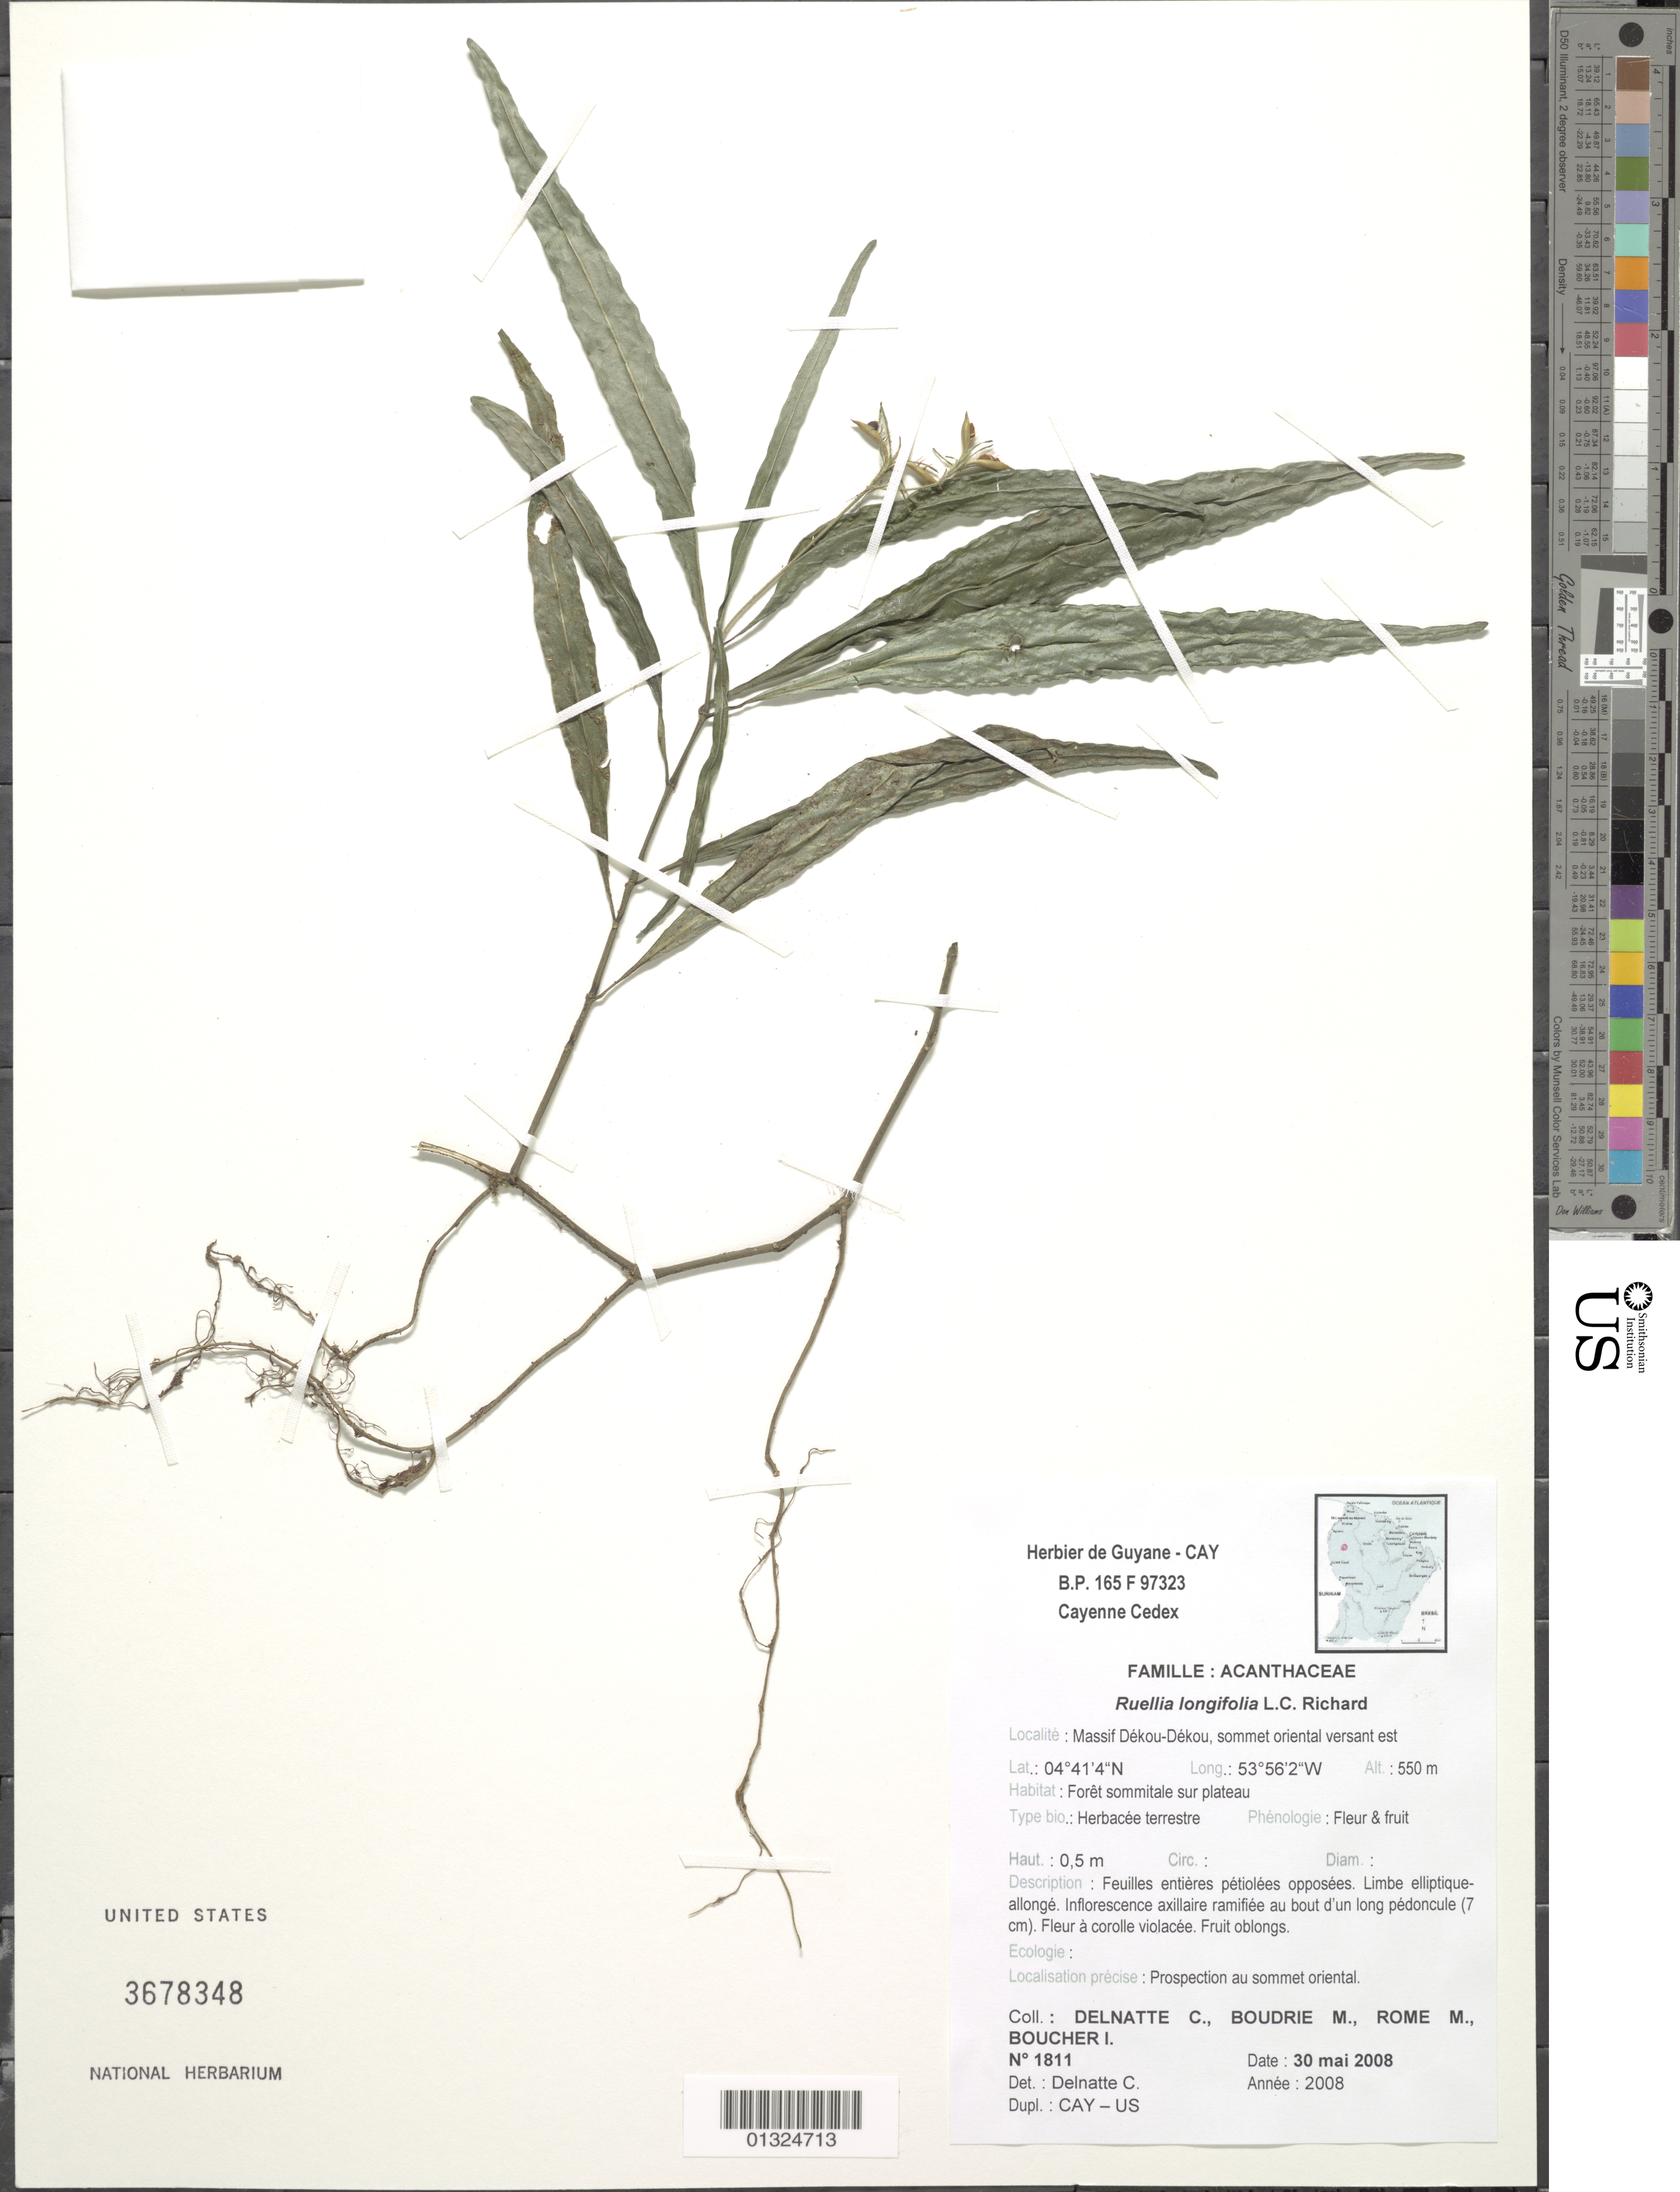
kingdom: Plantae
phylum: Tracheophyta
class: Magnoliopsida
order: Lamiales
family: Acanthaceae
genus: Ruellia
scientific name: Ruellia longifolia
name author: Rich.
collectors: C. Delnatte, M. Boudrie, M. Rome & I. Boucher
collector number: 1811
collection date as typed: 30 May 2008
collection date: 2008-05-30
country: French Guiana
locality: Massif Dekou-Dekou, sommet oriental versant est; prosection au sommet oriental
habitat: forest sommitale sur plateau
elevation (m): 550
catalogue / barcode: US 3678348